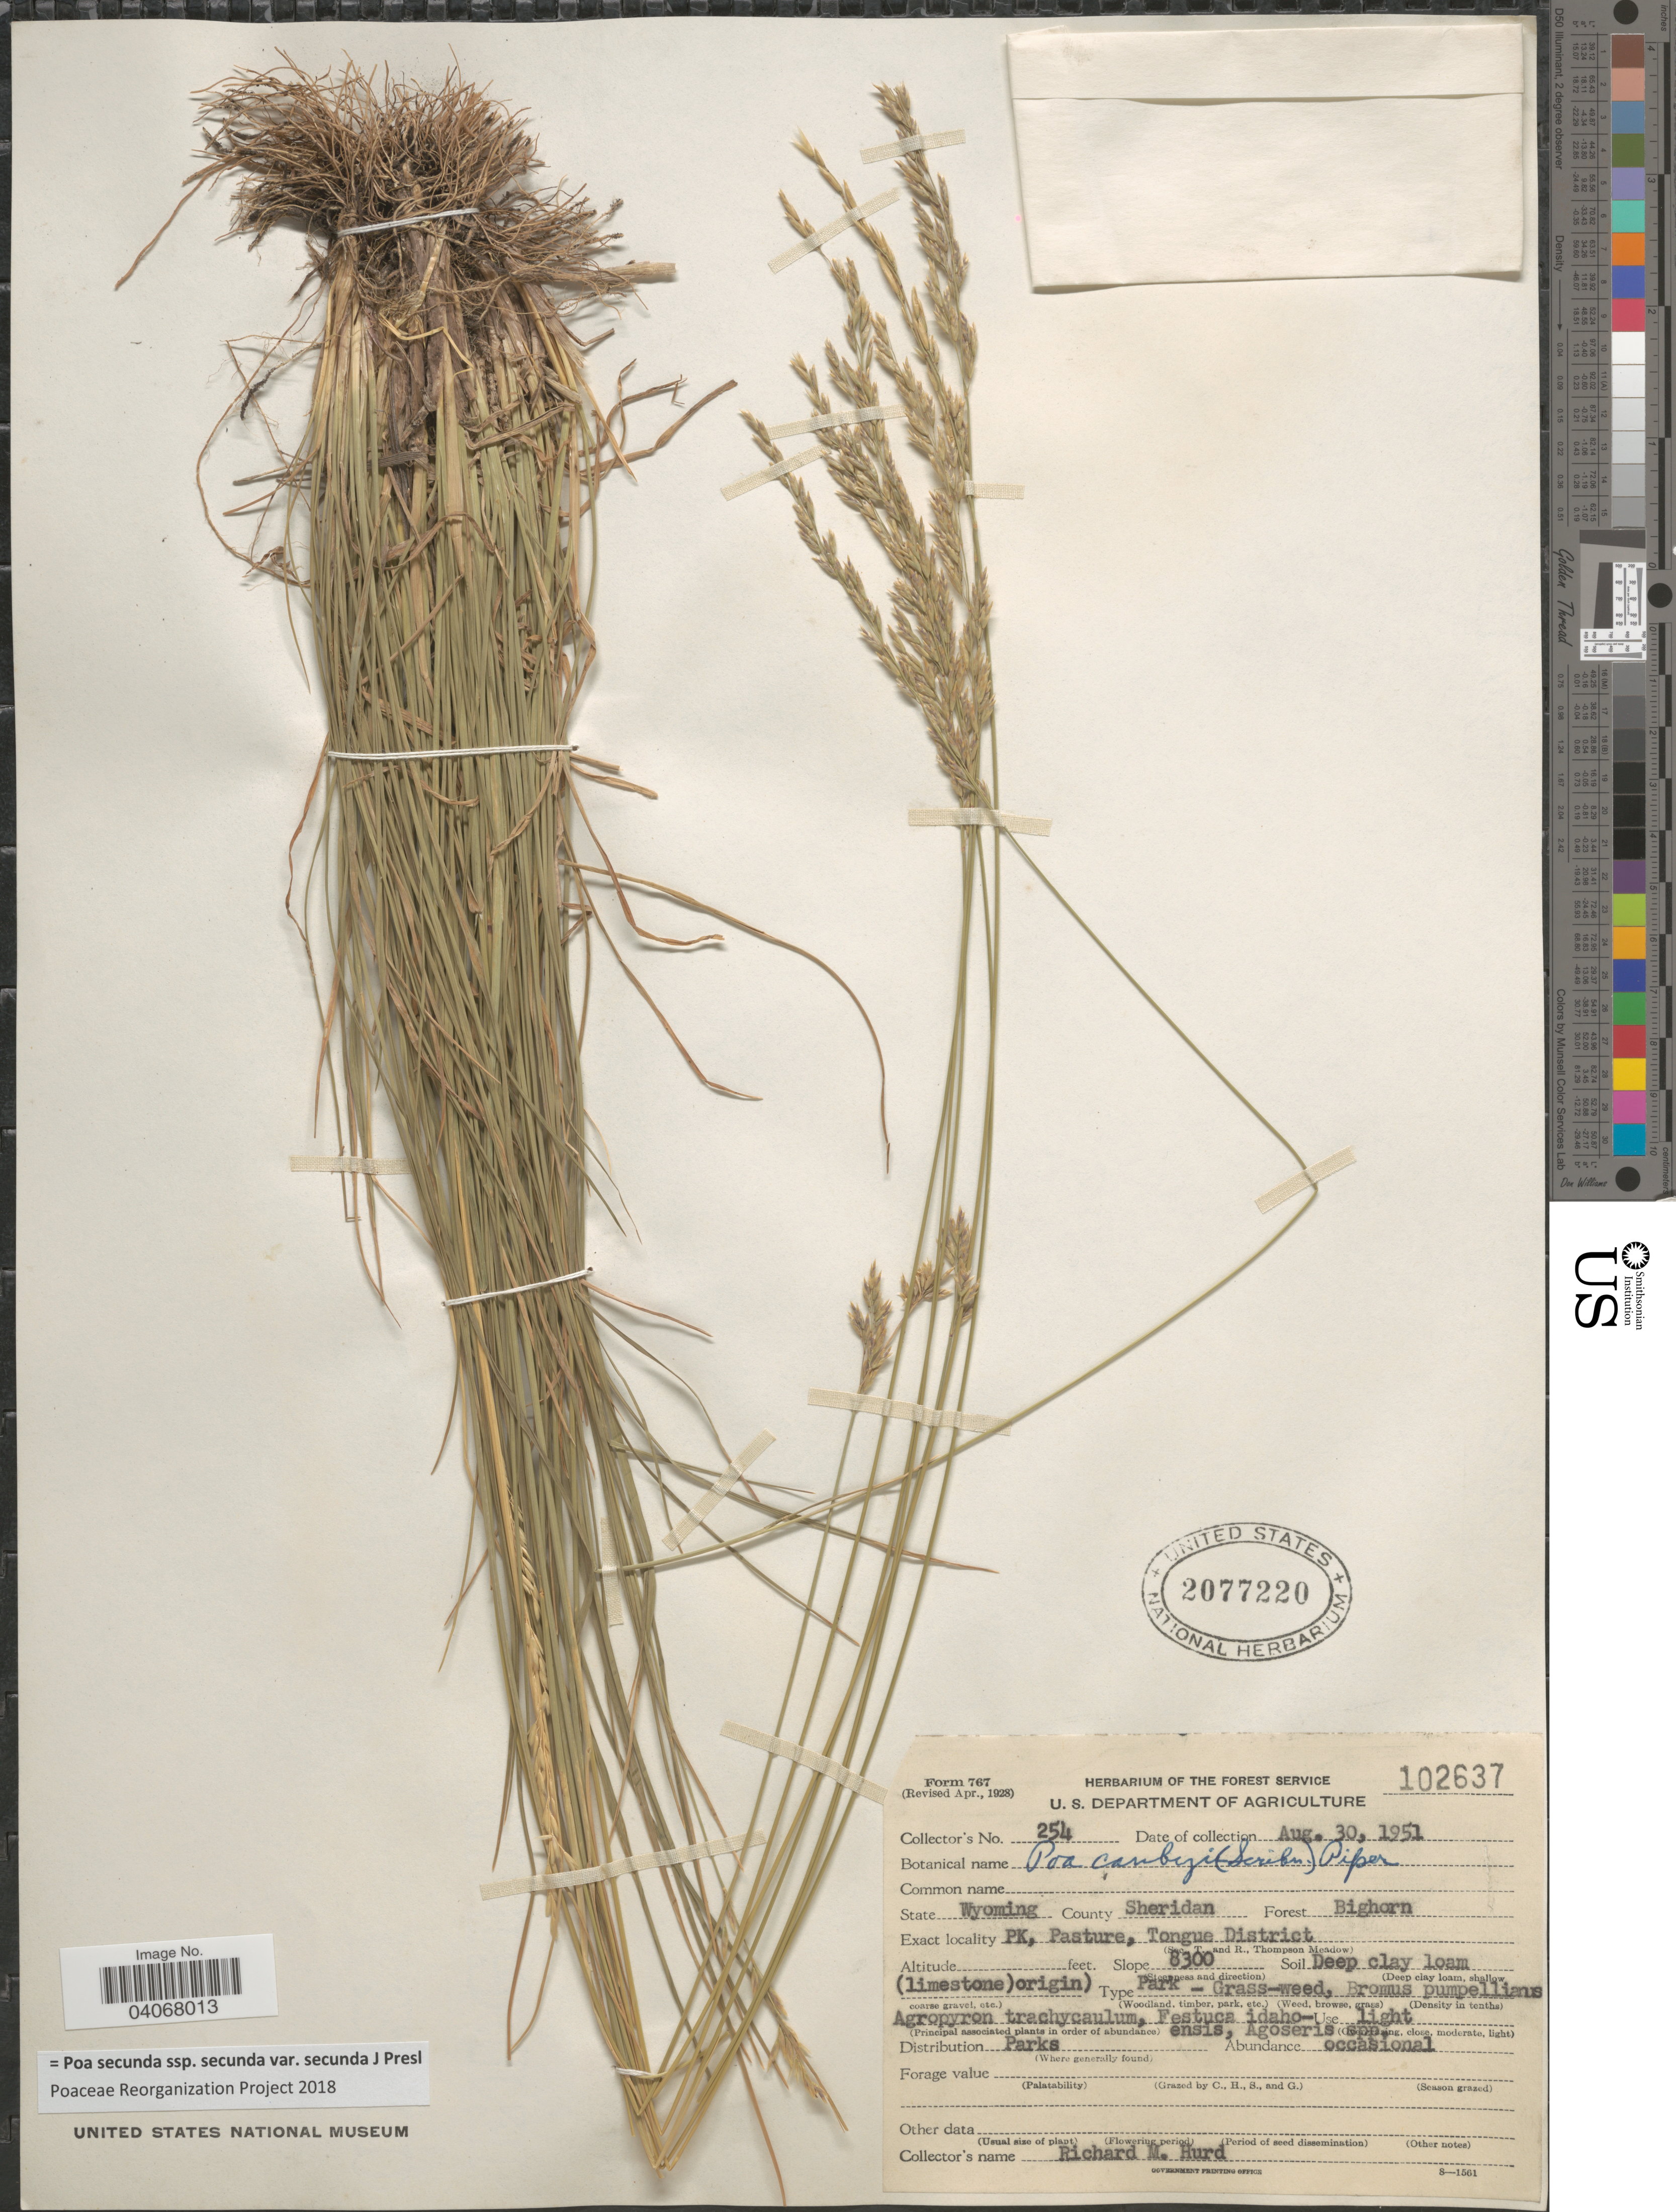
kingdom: Plantae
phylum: Tracheophyta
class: Liliopsida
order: Poales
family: Poaceae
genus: Poa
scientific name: Poa secunda subsp. secunda var. secunda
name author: J. Presl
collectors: R. Hurd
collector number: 254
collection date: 1951-08-30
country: United States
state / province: Wyoming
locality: County Sheridan. Forest Bighorn. PK, Pasture, Tongue District.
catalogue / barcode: US 2077220